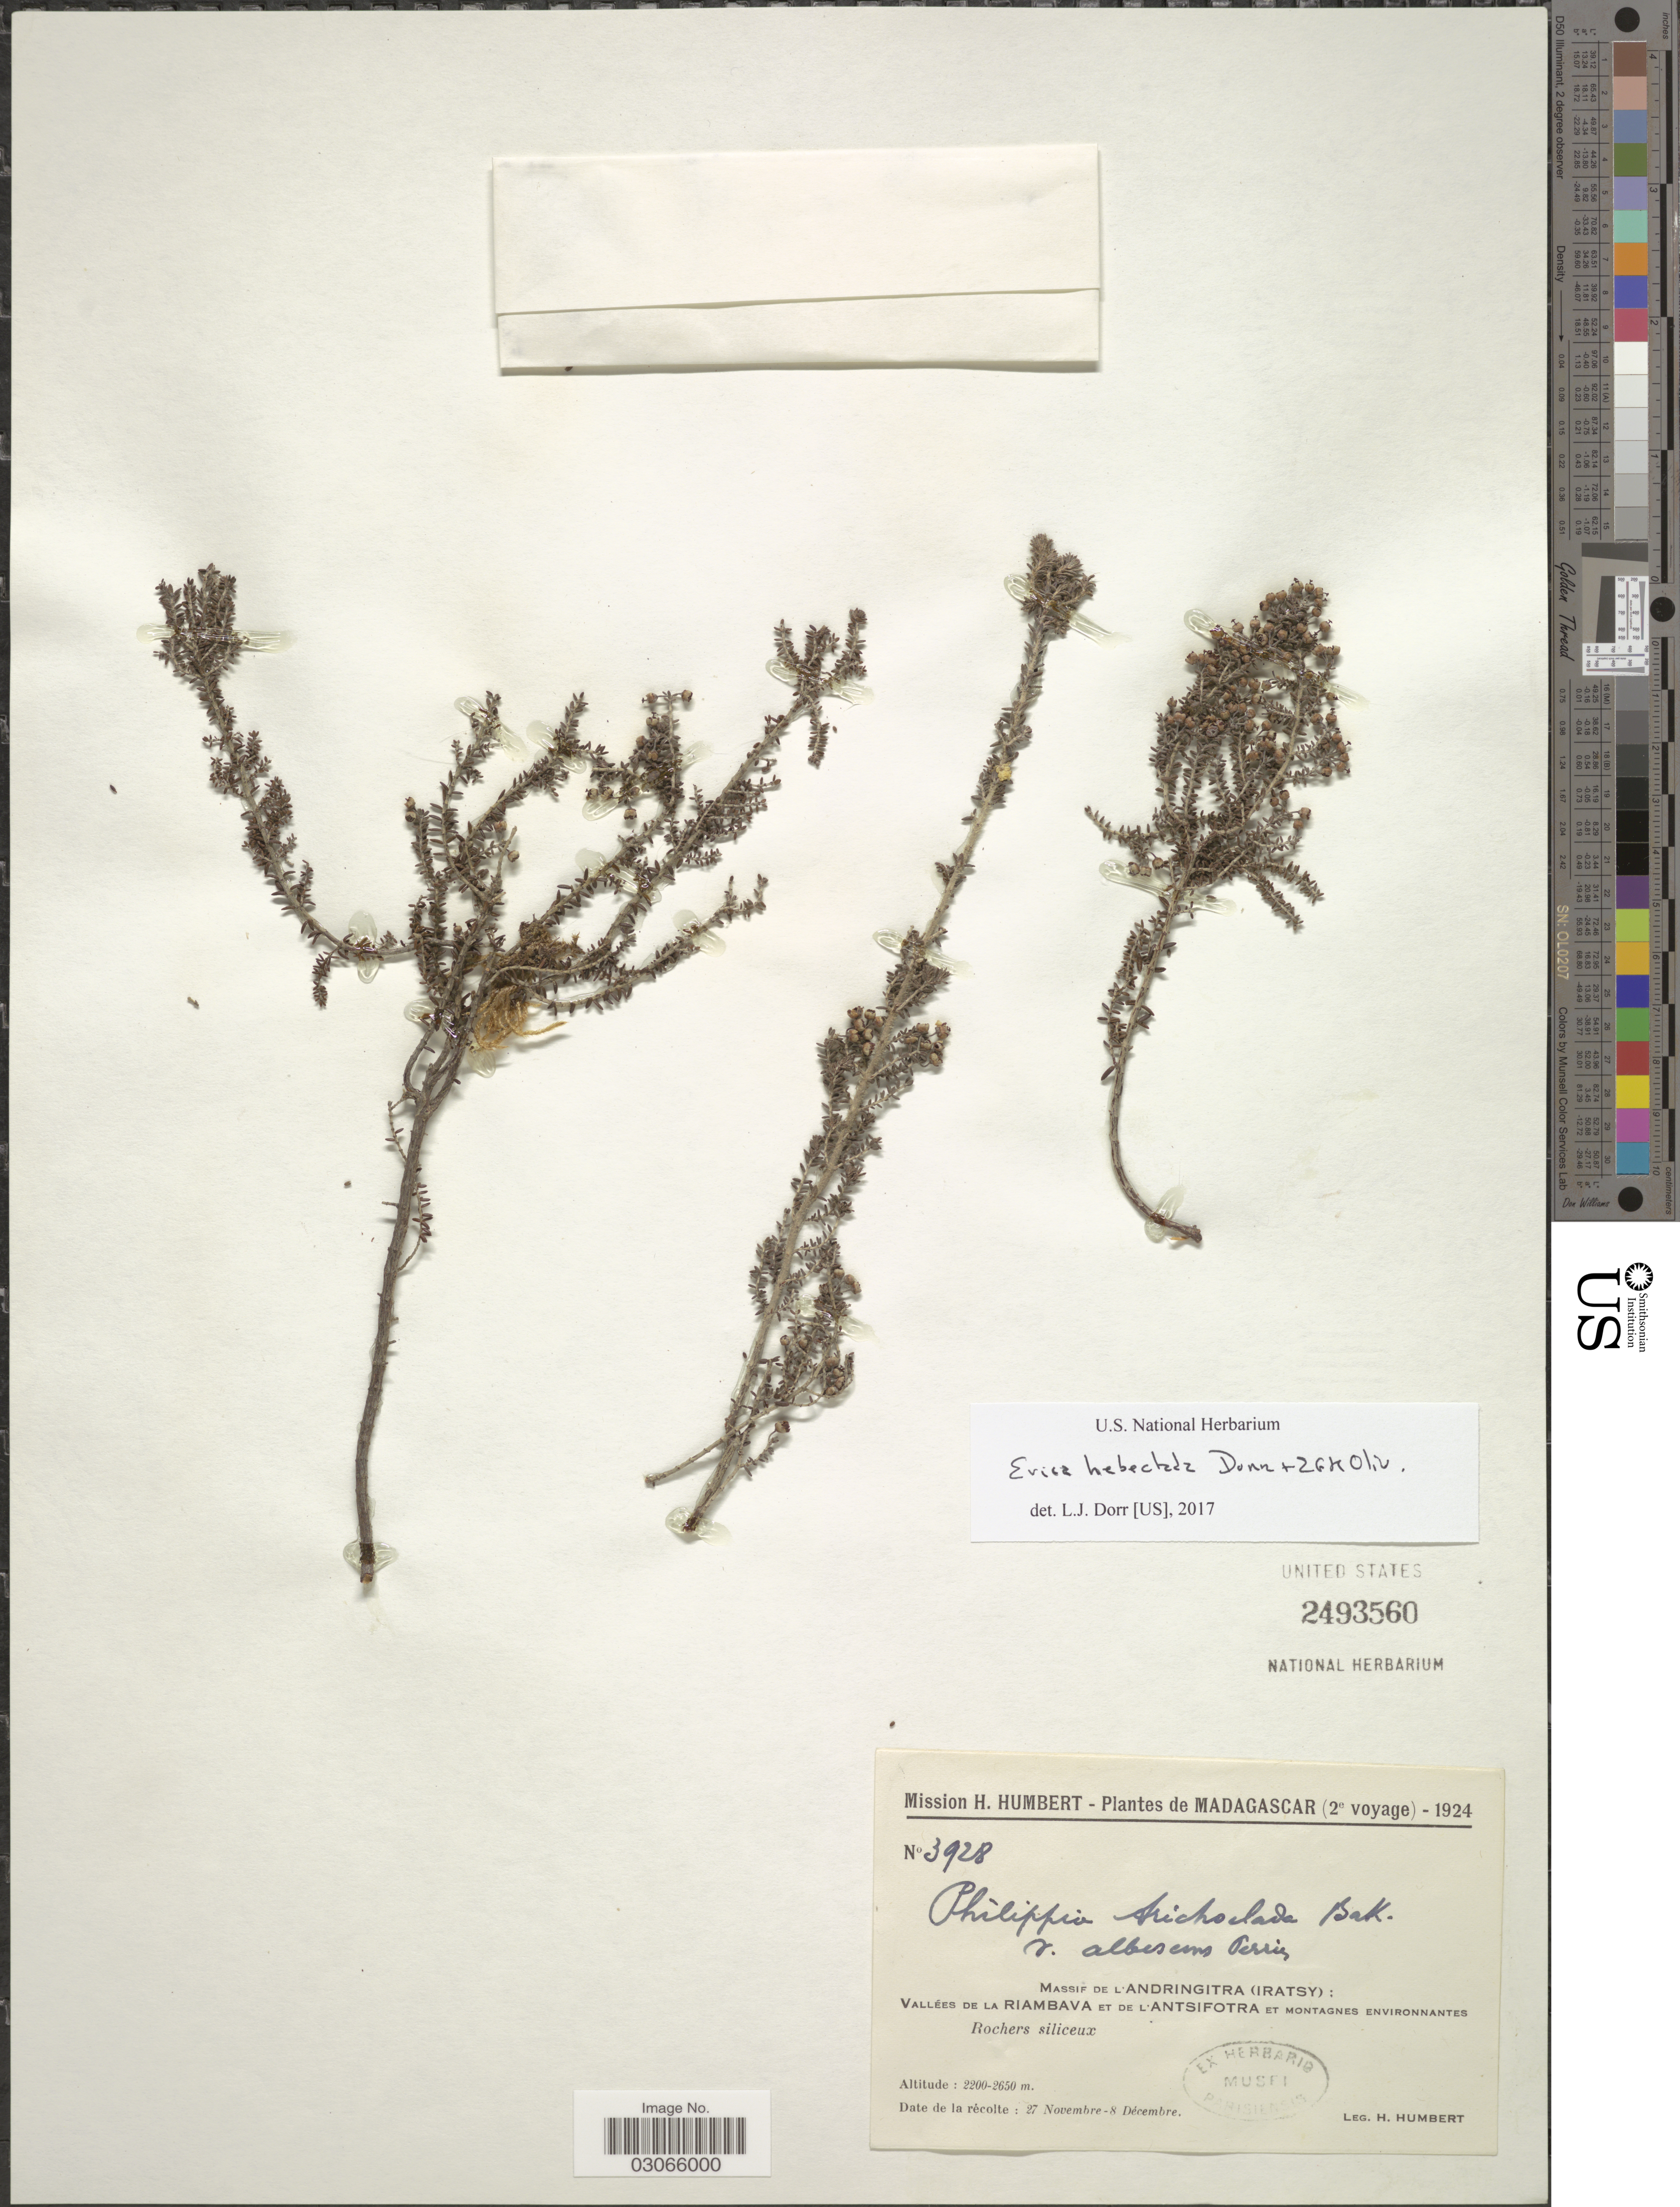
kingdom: Plantae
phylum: Tracheophyta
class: Magnoliopsida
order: Ericales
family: Ericaceae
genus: Erica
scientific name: Erica hebeclada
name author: Dorr & E.G.H. Oliv.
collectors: H. Humbert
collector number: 3928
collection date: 1924-11-27/1924-12-08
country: Madagascar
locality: Massif de l'Andringitra (Iratsy): Vallées de la Riambava et de l'Antsifotra et montagnes environnantes.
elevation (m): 2200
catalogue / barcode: US 2493560